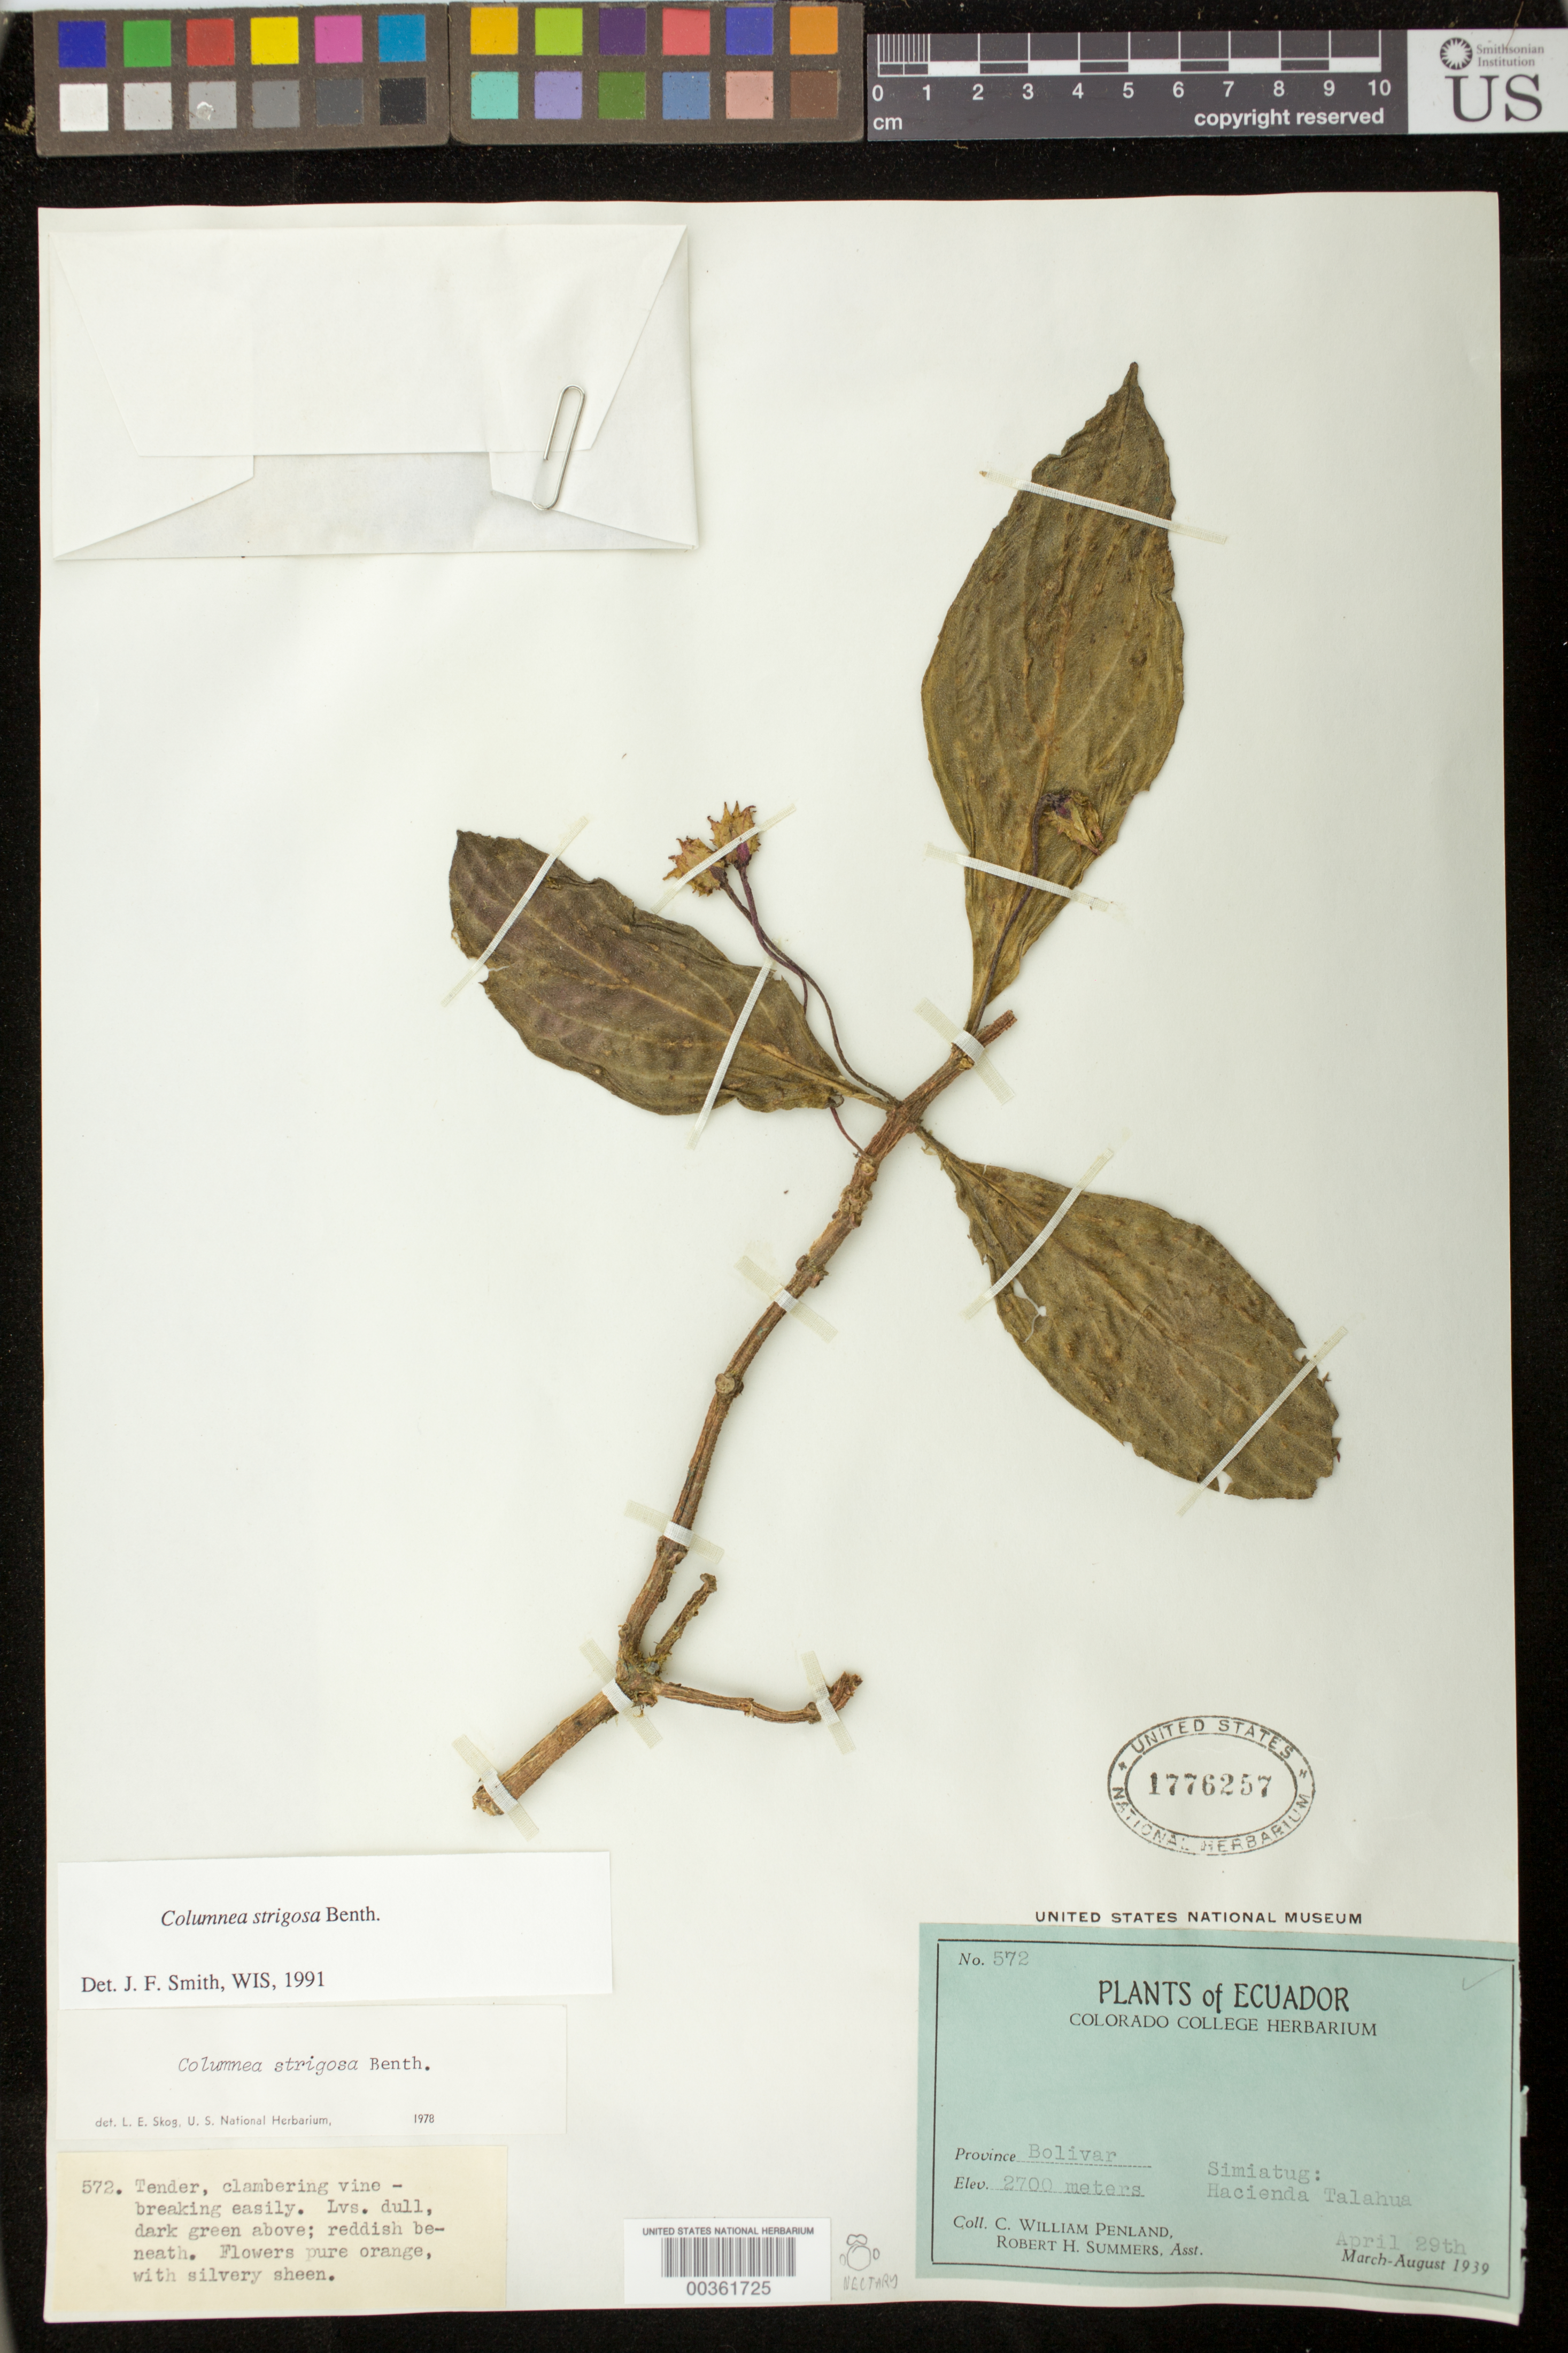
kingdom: Plantae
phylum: Tracheophyta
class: Magnoliopsida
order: Lamiales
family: Gesneriaceae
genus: Columnea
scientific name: Columnea strigosa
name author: Benth.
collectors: C. W. Penland & R. Summers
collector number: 572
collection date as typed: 29 Apr 1939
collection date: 1939-04-29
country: Ecuador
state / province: Bolivar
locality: Simiatug: Hacienda Talahua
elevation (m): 2700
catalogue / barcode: US 1776257